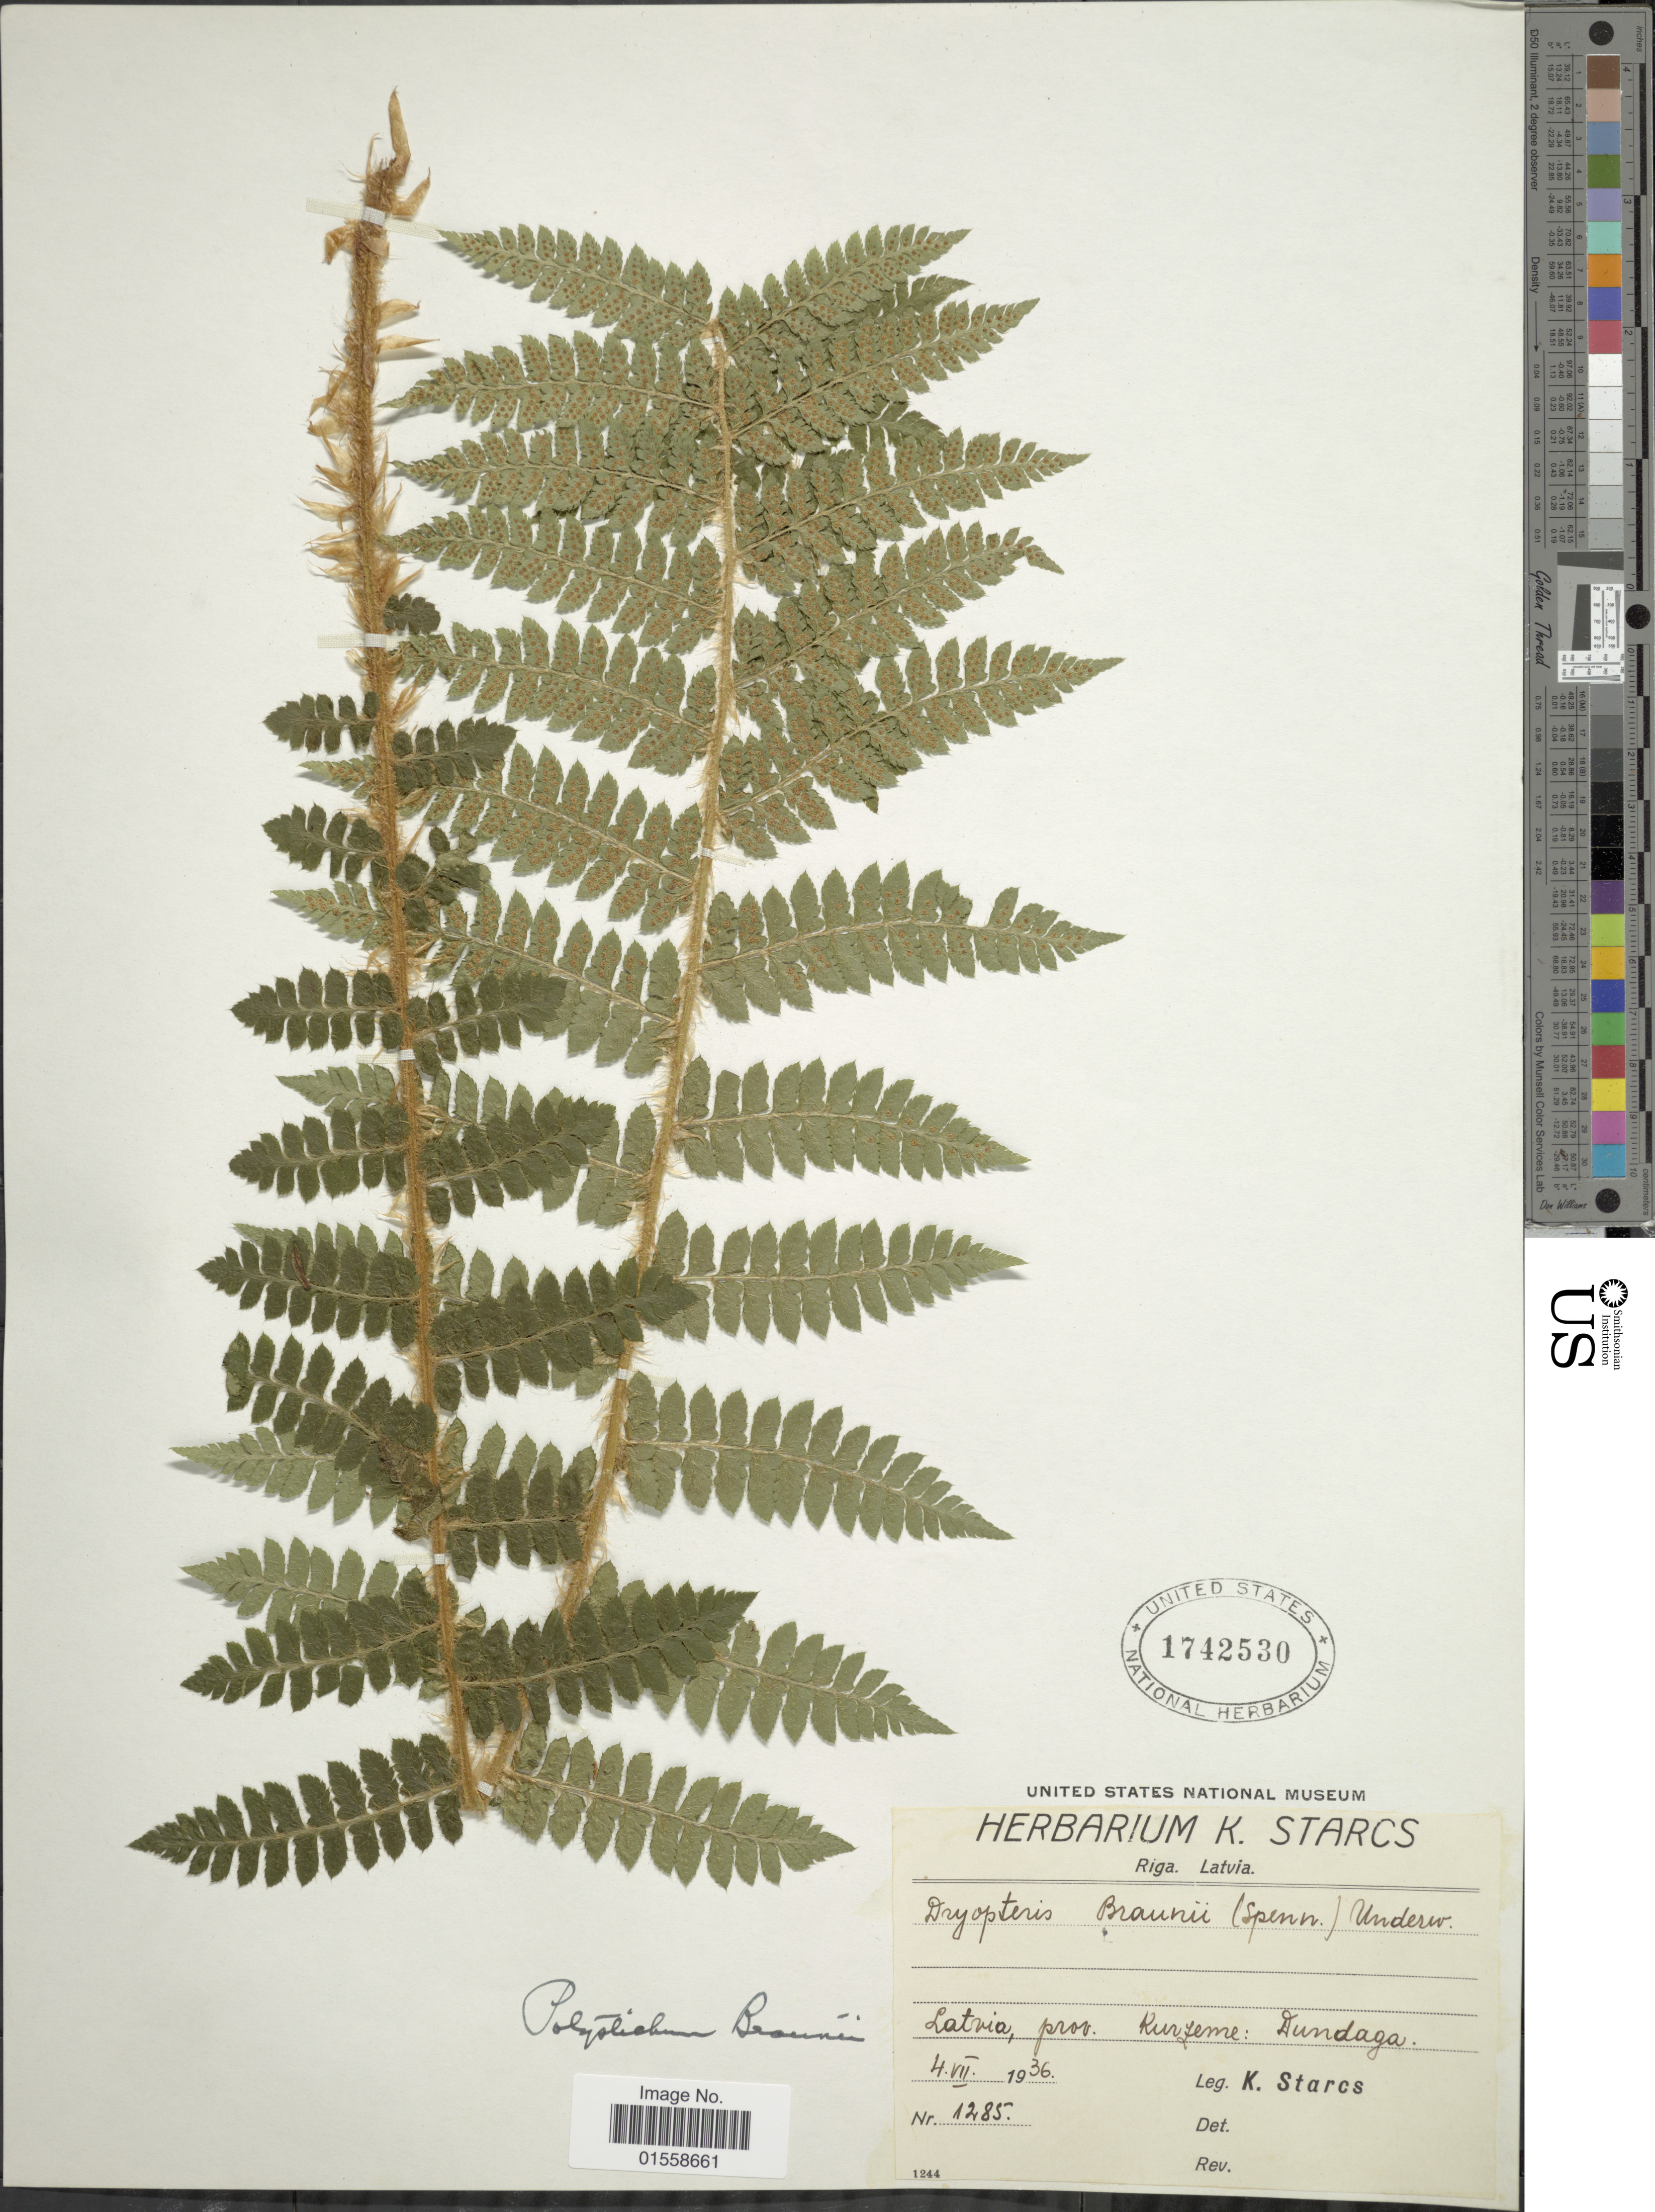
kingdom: Plantae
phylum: Tracheophyta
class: Polypodiopsida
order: Polypodiales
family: Dryopteridaceae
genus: Polystichum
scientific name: Polystichum braunii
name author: (Spenn.) Fée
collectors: K. Starcs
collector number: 1285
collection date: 1936-07-04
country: Latvia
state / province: Dundagas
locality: Latria, prov. Kurzeme: Dundaga.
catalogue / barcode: US 1742530